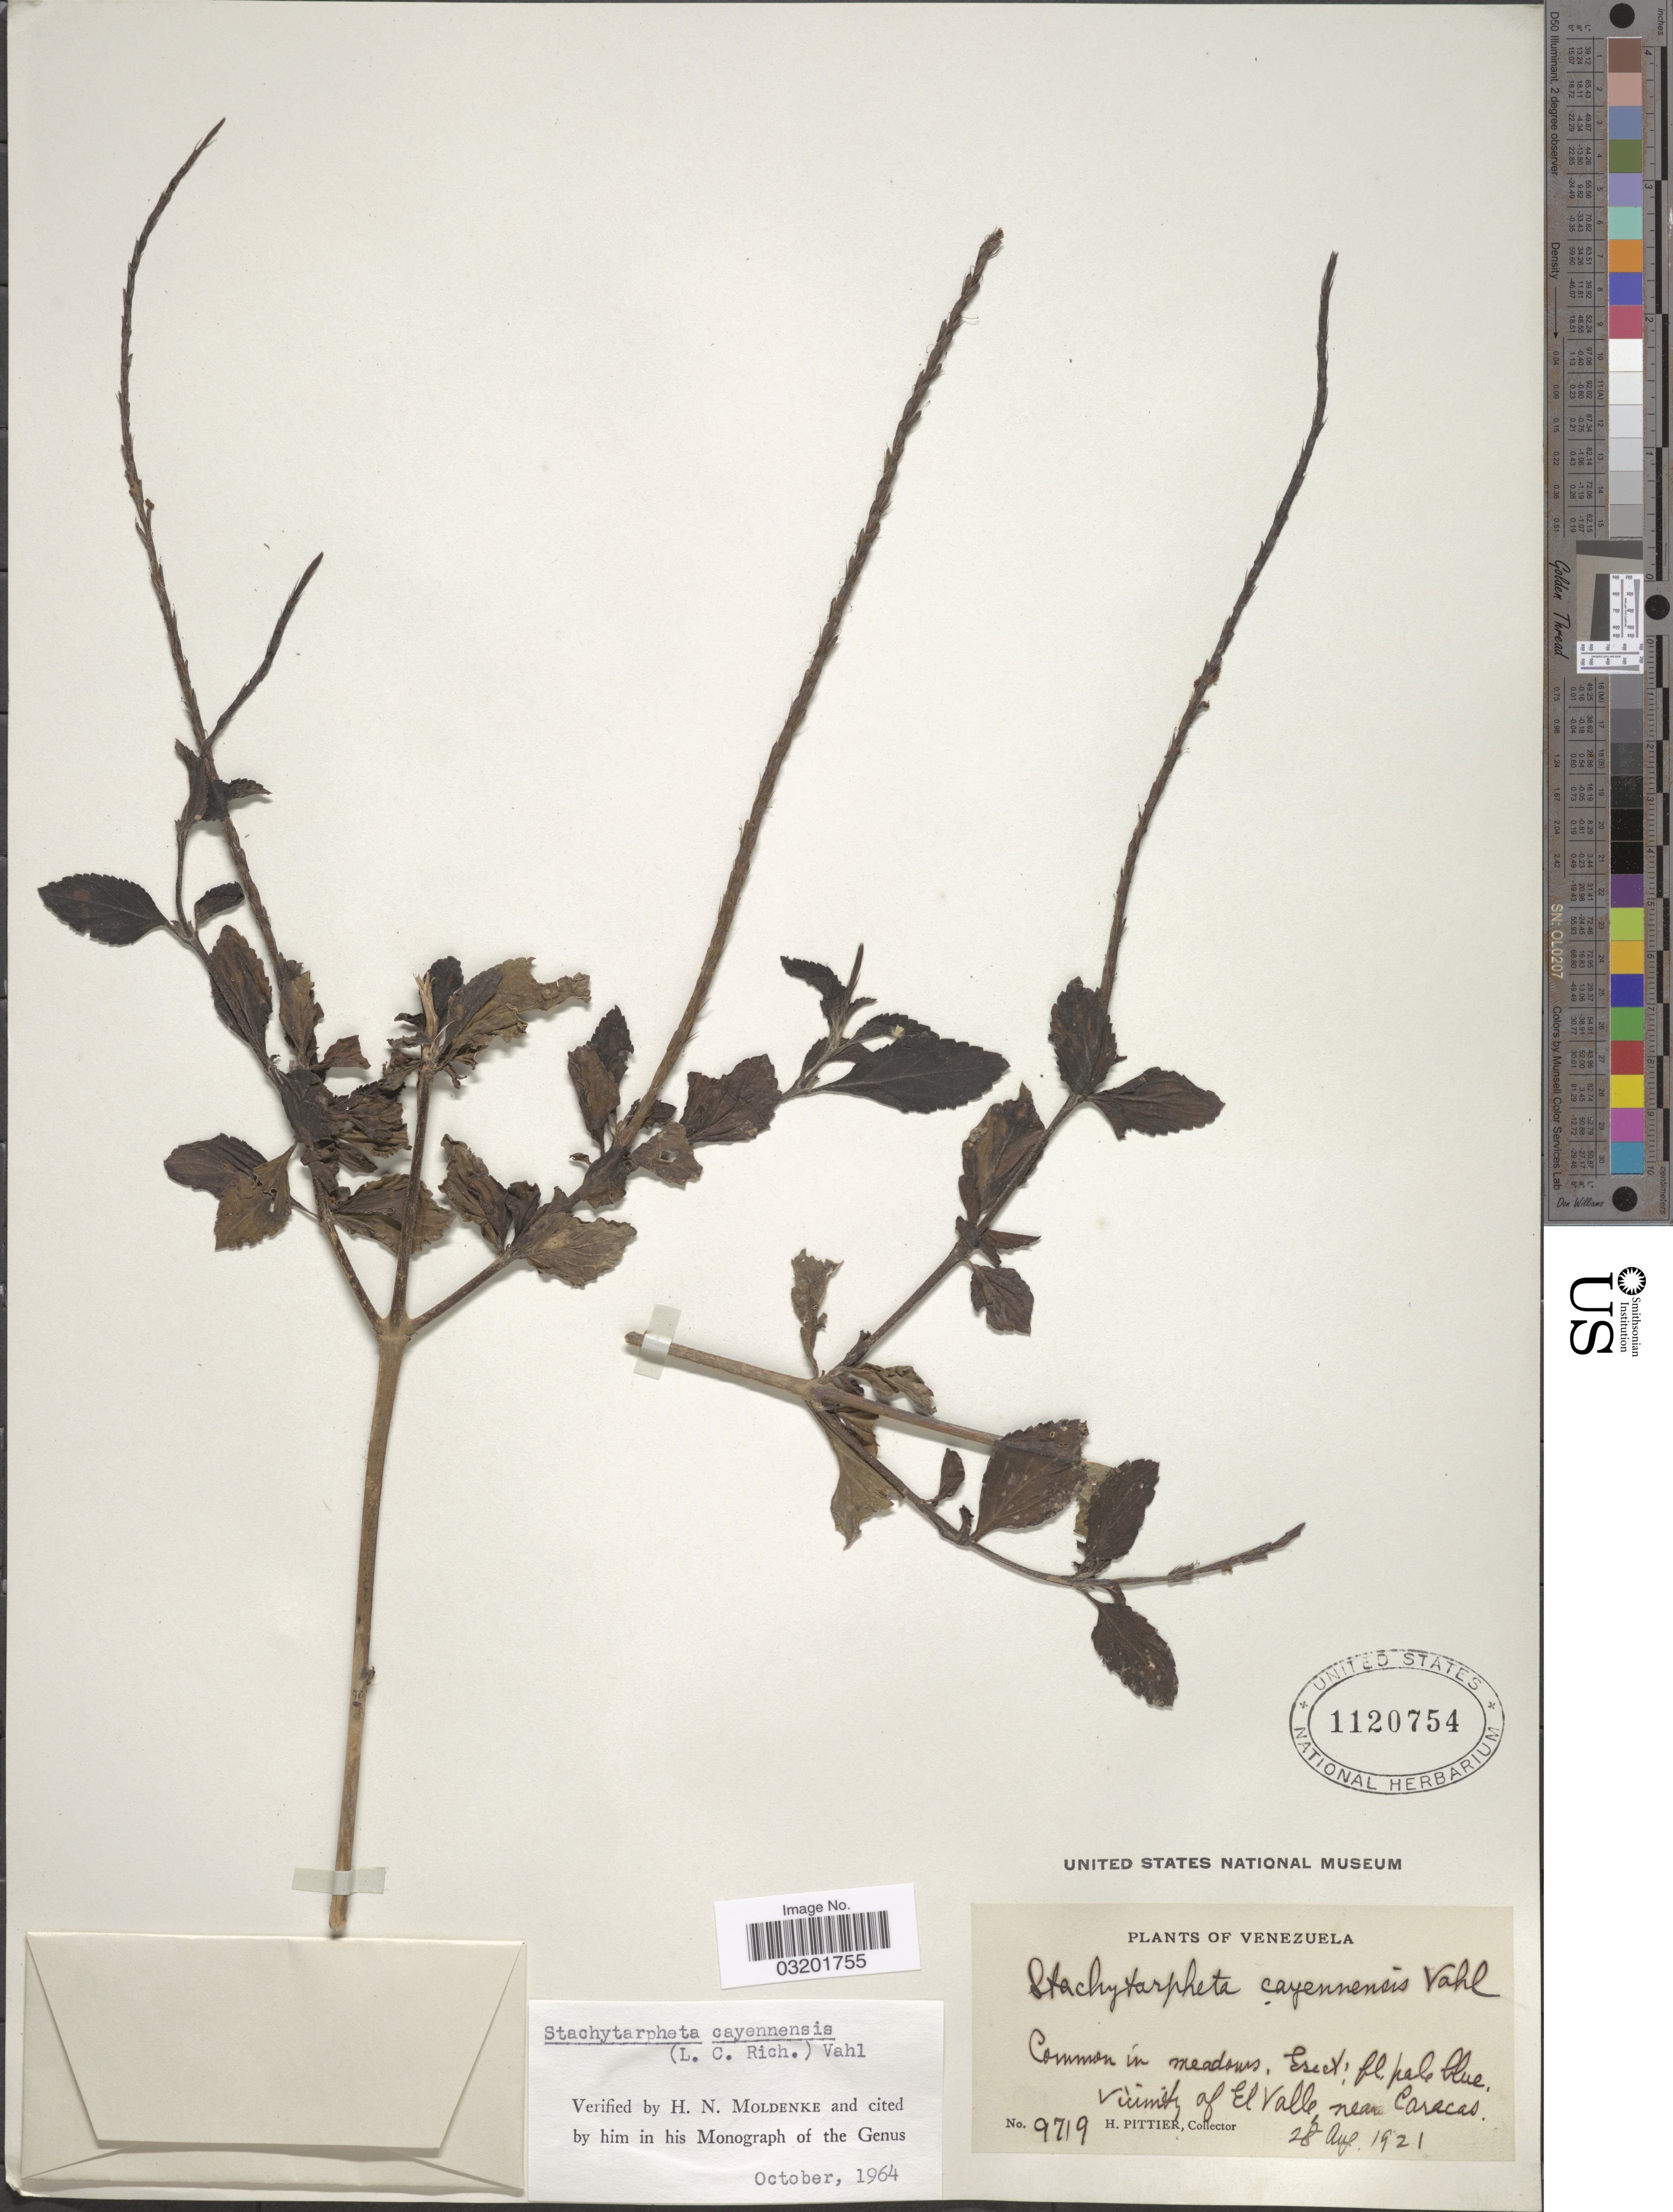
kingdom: Plantae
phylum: Tracheophyta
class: Magnoliopsida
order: Lamiales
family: Verbenaceae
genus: Stachytarpheta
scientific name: Stachytarpheta cayennensis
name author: (Rich.) Vahl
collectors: H. F. Pittier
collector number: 9719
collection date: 1921-08-28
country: Venezuela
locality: Vicinity of El Valle, near Caracas.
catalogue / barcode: US 1120754